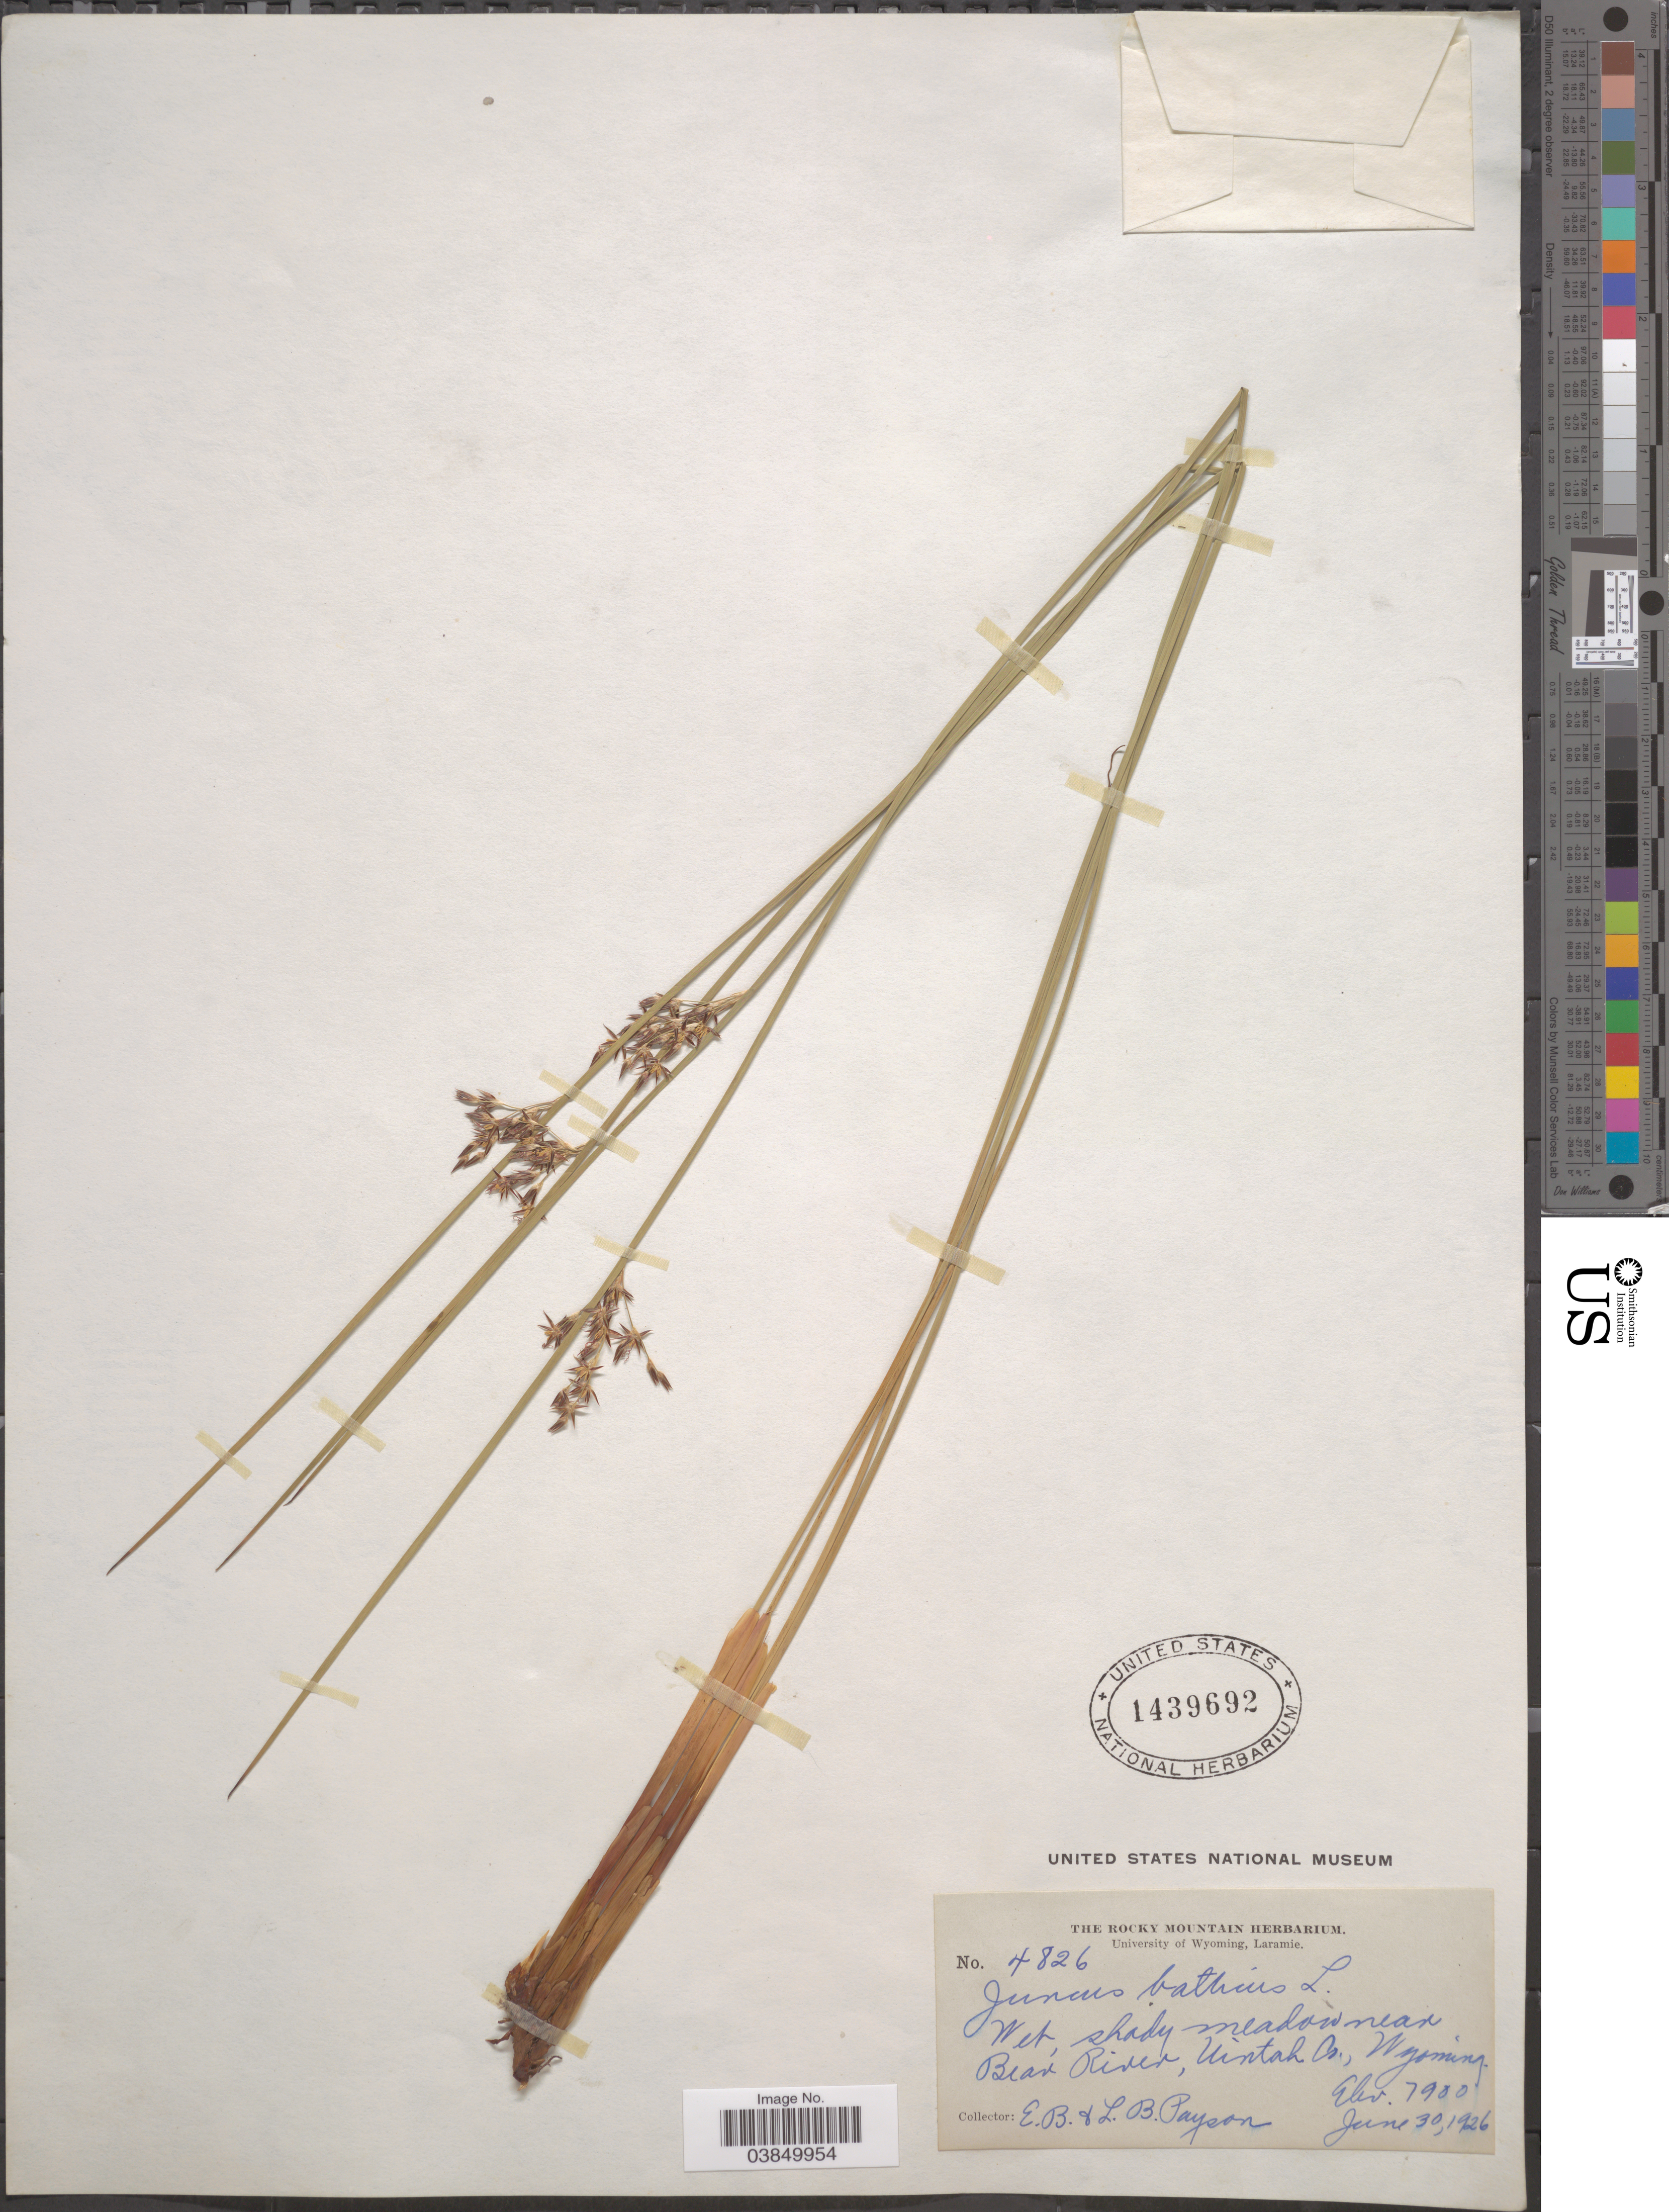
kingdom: Plantae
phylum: Tracheophyta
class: Liliopsida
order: Poales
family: Juncaceae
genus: Juncus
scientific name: Juncus balticus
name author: Willd.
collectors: E. B. Payson & L. Payson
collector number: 4826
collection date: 1926-06-30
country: United States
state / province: Wyoming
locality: Near Bear River, Uintah Co.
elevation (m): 2408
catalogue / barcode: US 1439692